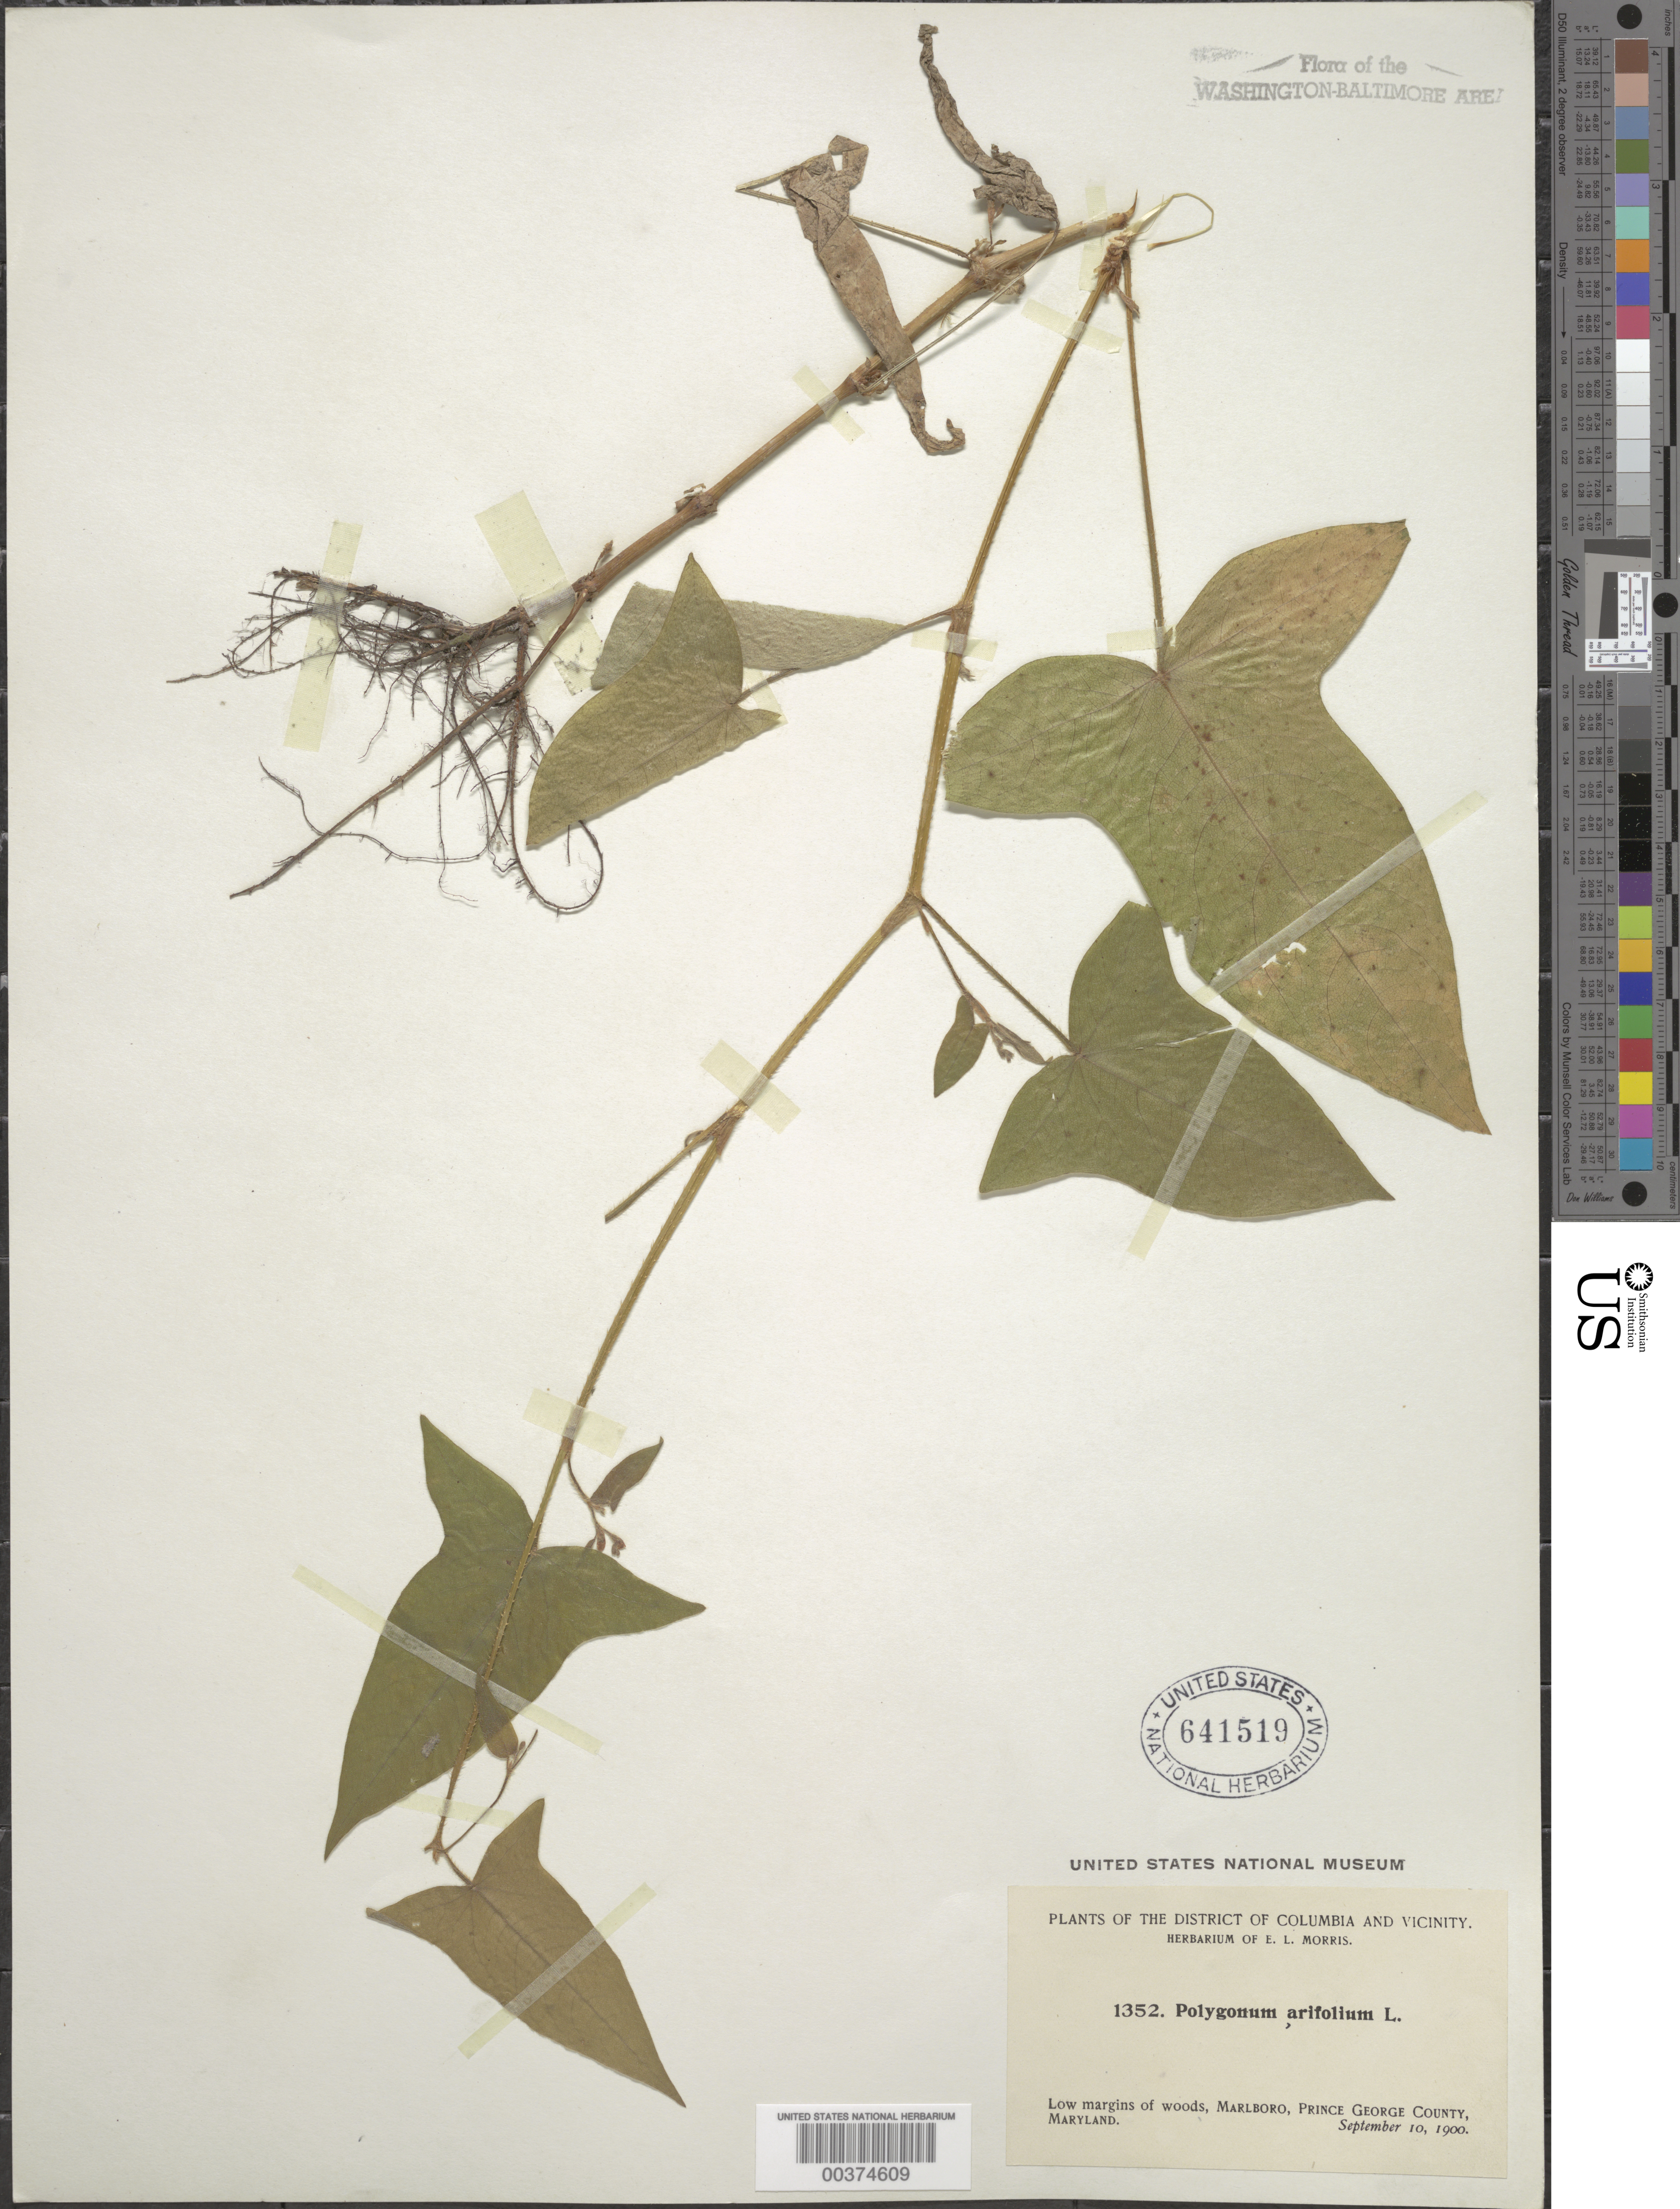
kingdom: Plantae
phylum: Tracheophyta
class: Magnoliopsida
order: Caryophyllales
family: Polygonaceae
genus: Persicaria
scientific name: Persicaria arifolia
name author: (L.) Haraldson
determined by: Atha, D. E.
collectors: E. L. Morris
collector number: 1352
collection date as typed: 10 Sep 1900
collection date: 1900-09-10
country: United States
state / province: Maryland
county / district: Prince George's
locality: Marlboro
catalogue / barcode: US 641519